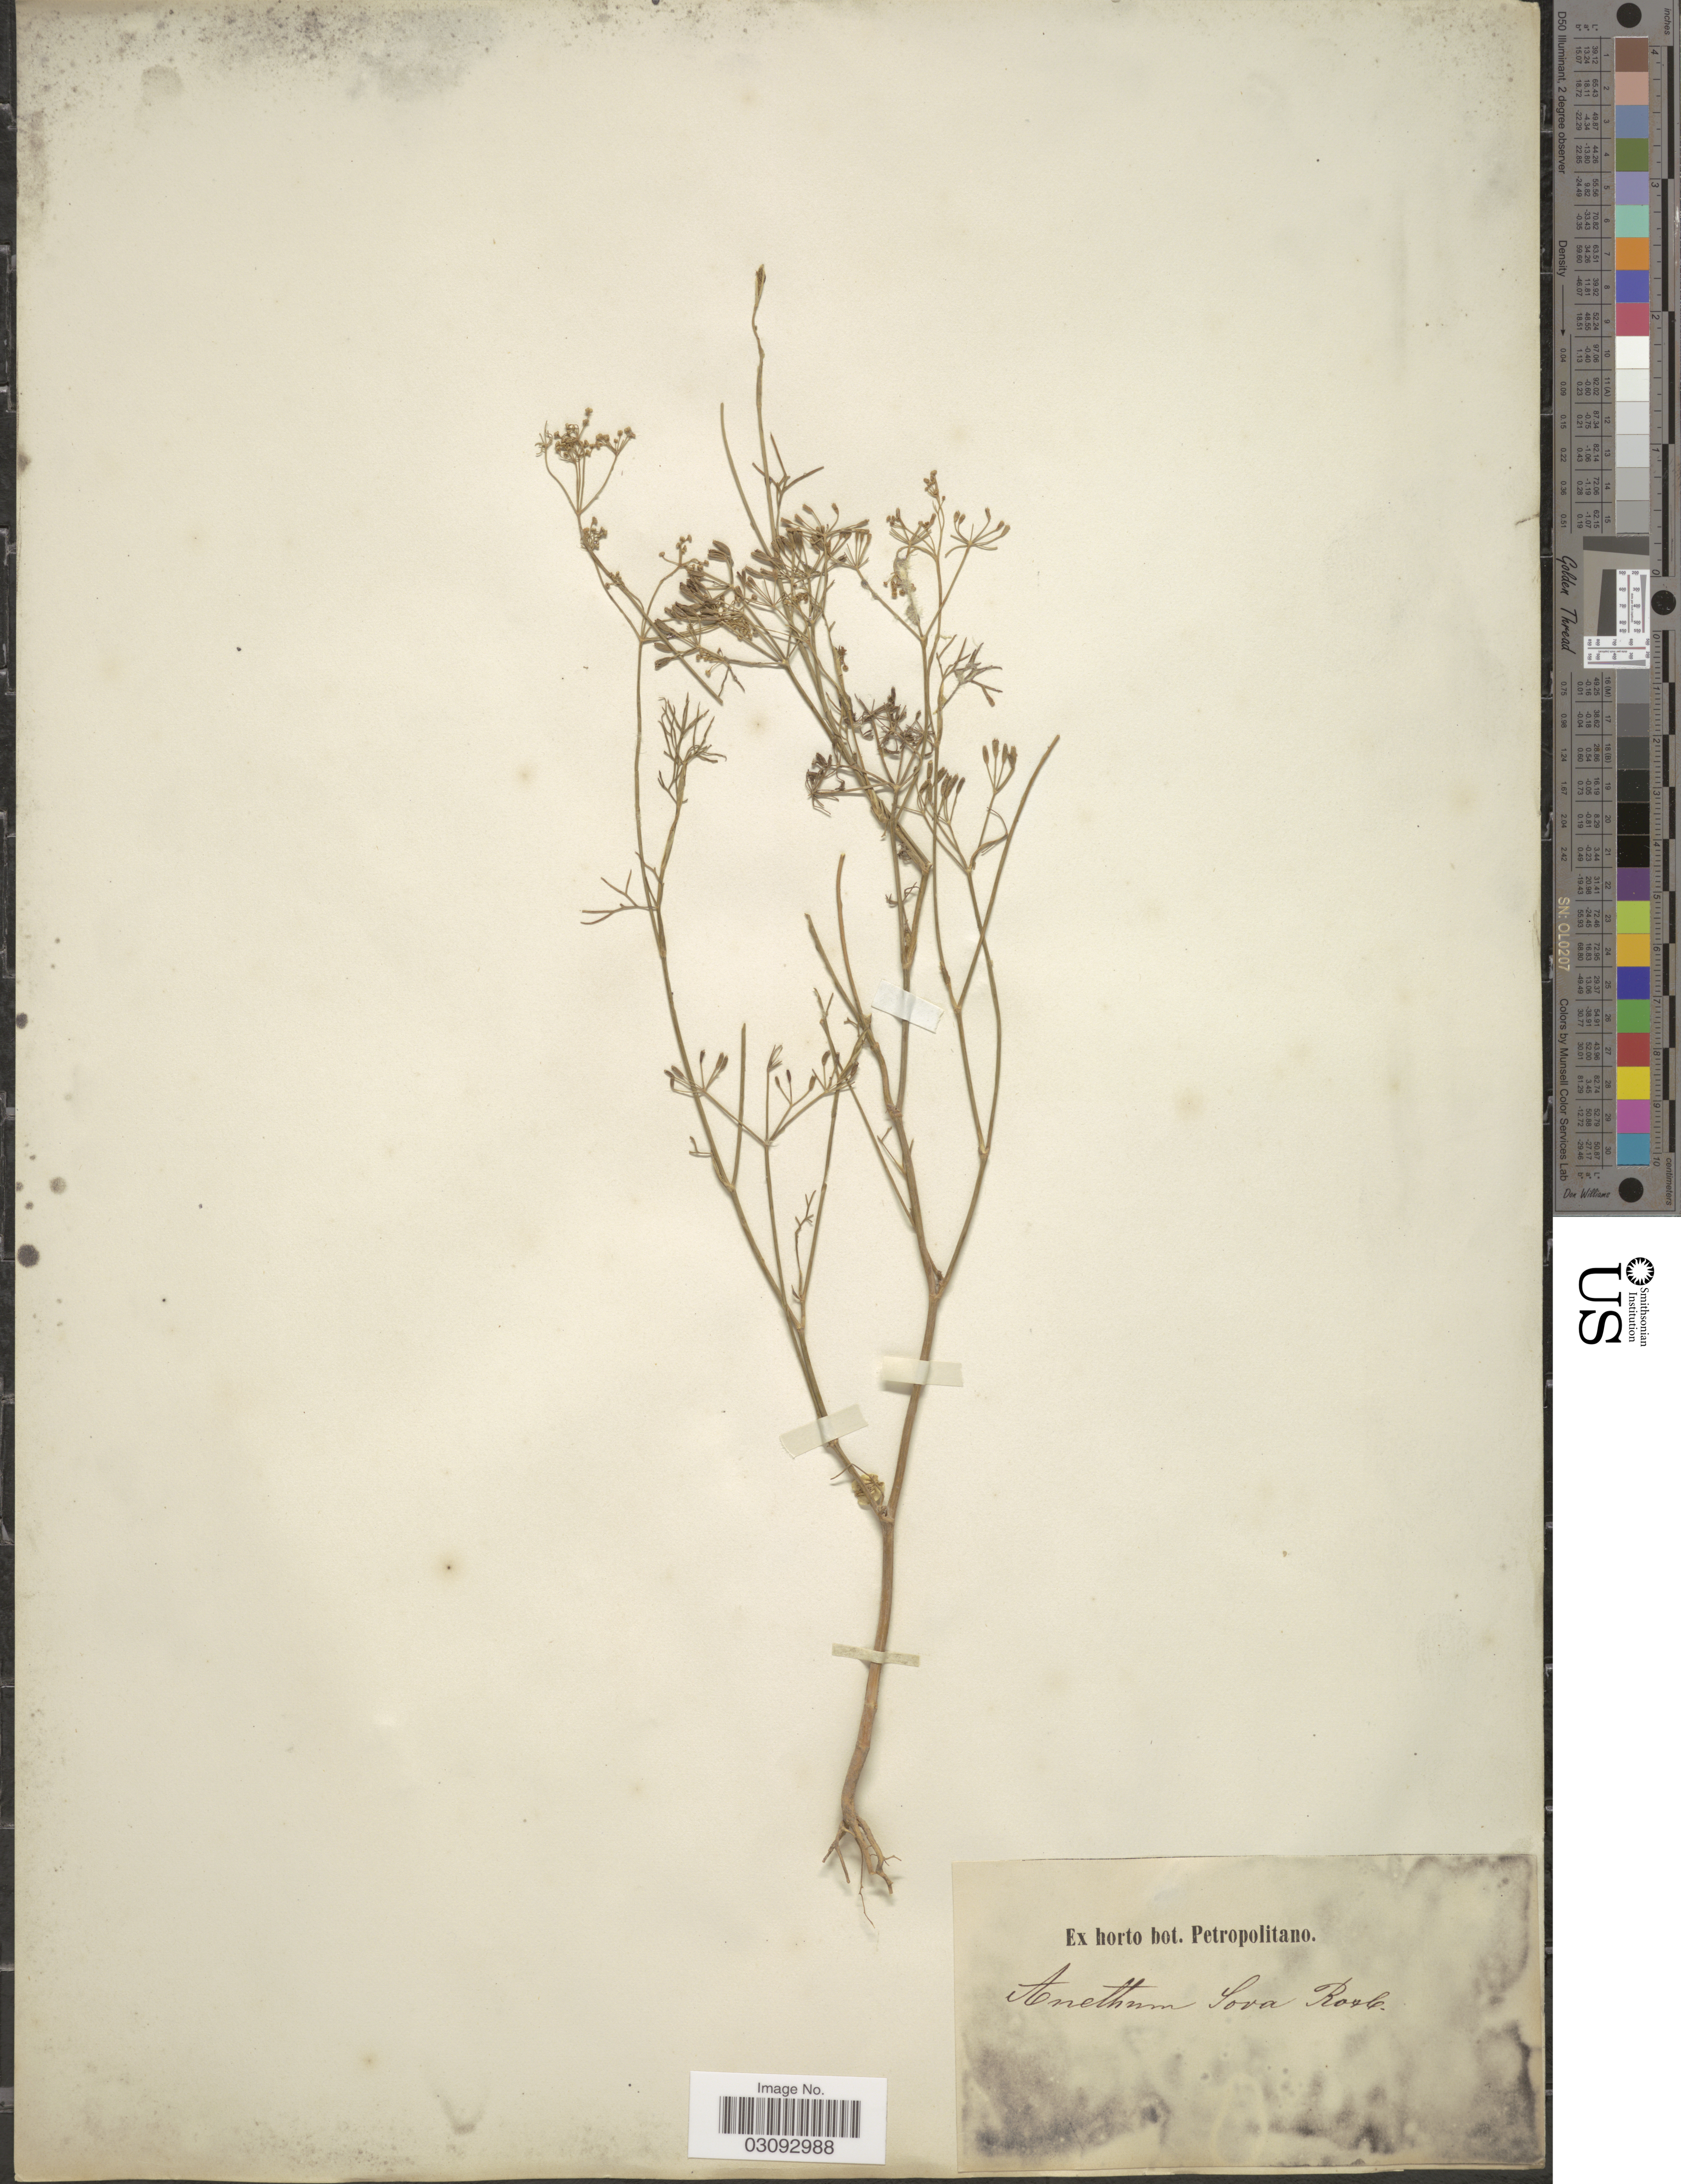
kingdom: Plantae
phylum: Tracheophyta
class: Magnoliopsida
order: Apiales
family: Apiaceae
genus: Peucedanum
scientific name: Peucedanum sp.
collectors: ex Horto Bot. Petropolitano